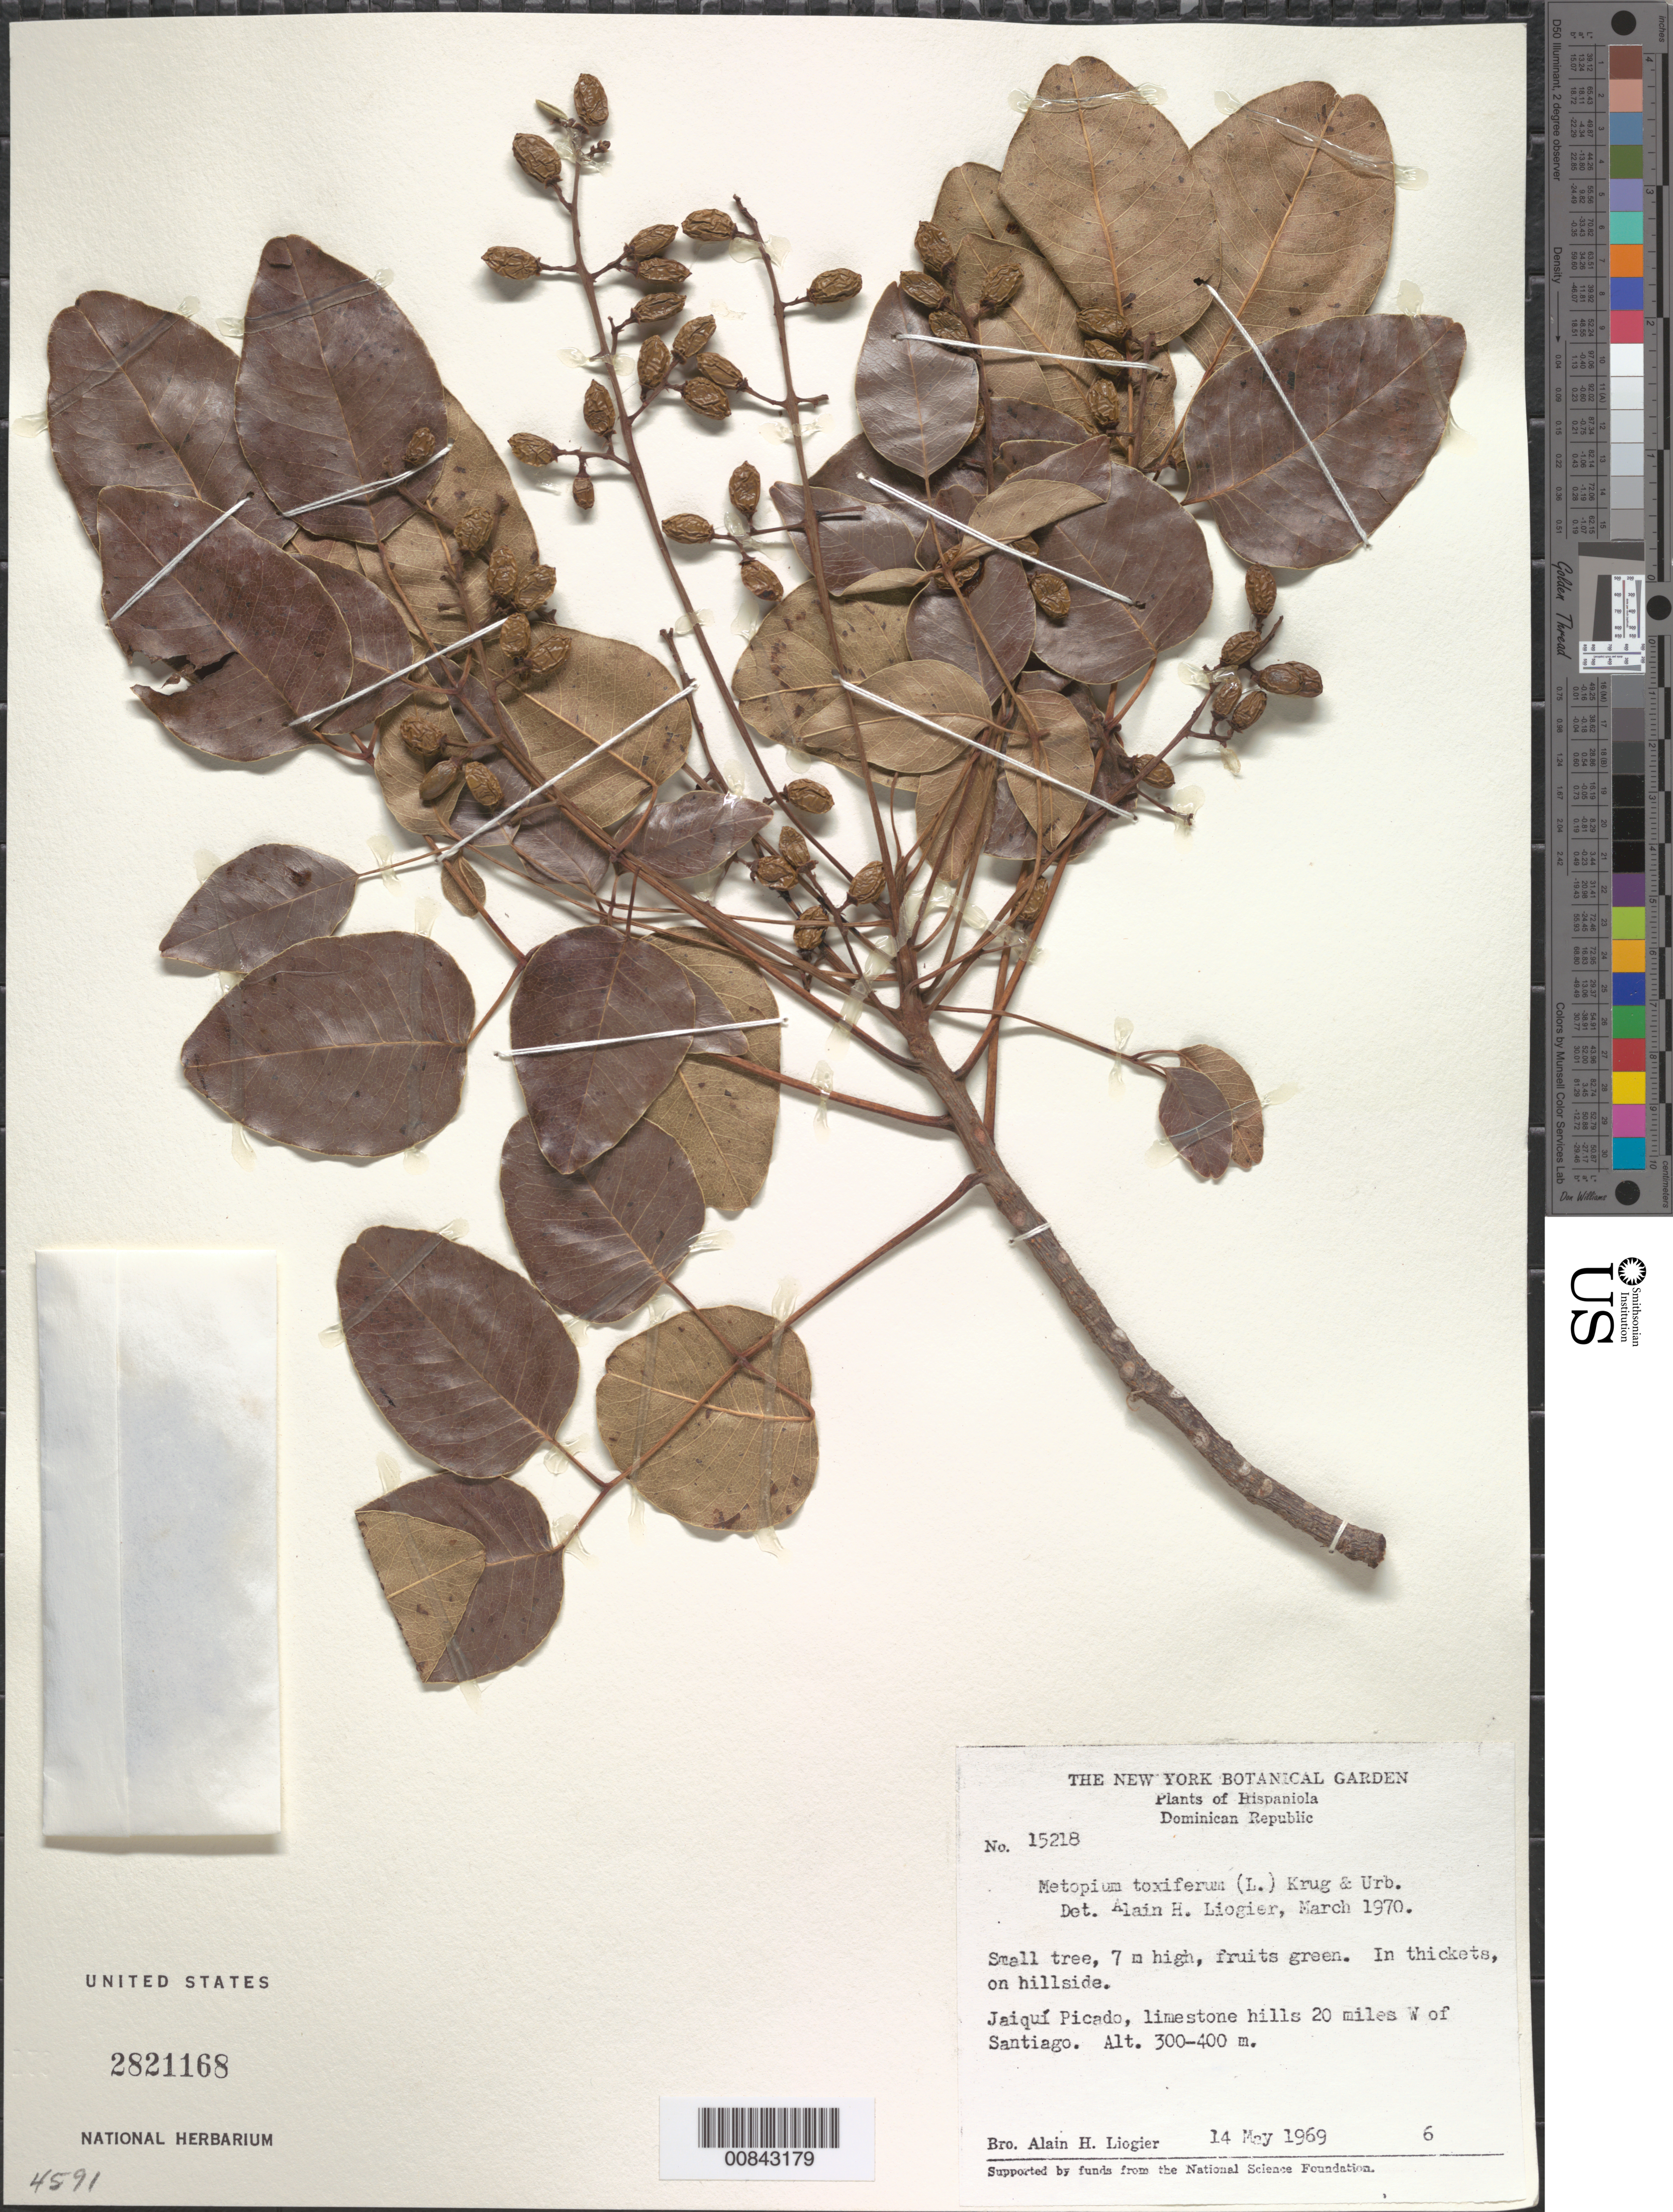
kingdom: Plantae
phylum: Tracheophyta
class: Magnoliopsida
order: Sapindales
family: Anacardiaceae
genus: Metopium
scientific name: Metopium toxiferum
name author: (L.) Krug & Urb.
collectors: A. H. Liogier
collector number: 15218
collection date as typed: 14 May 1969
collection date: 1969-05-14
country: Dominican Republic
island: Hispaniola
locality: Jaiquí Picado, 20 mi. W of Santiago.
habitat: limestone hills; in thicket.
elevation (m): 300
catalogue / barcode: US 2821168